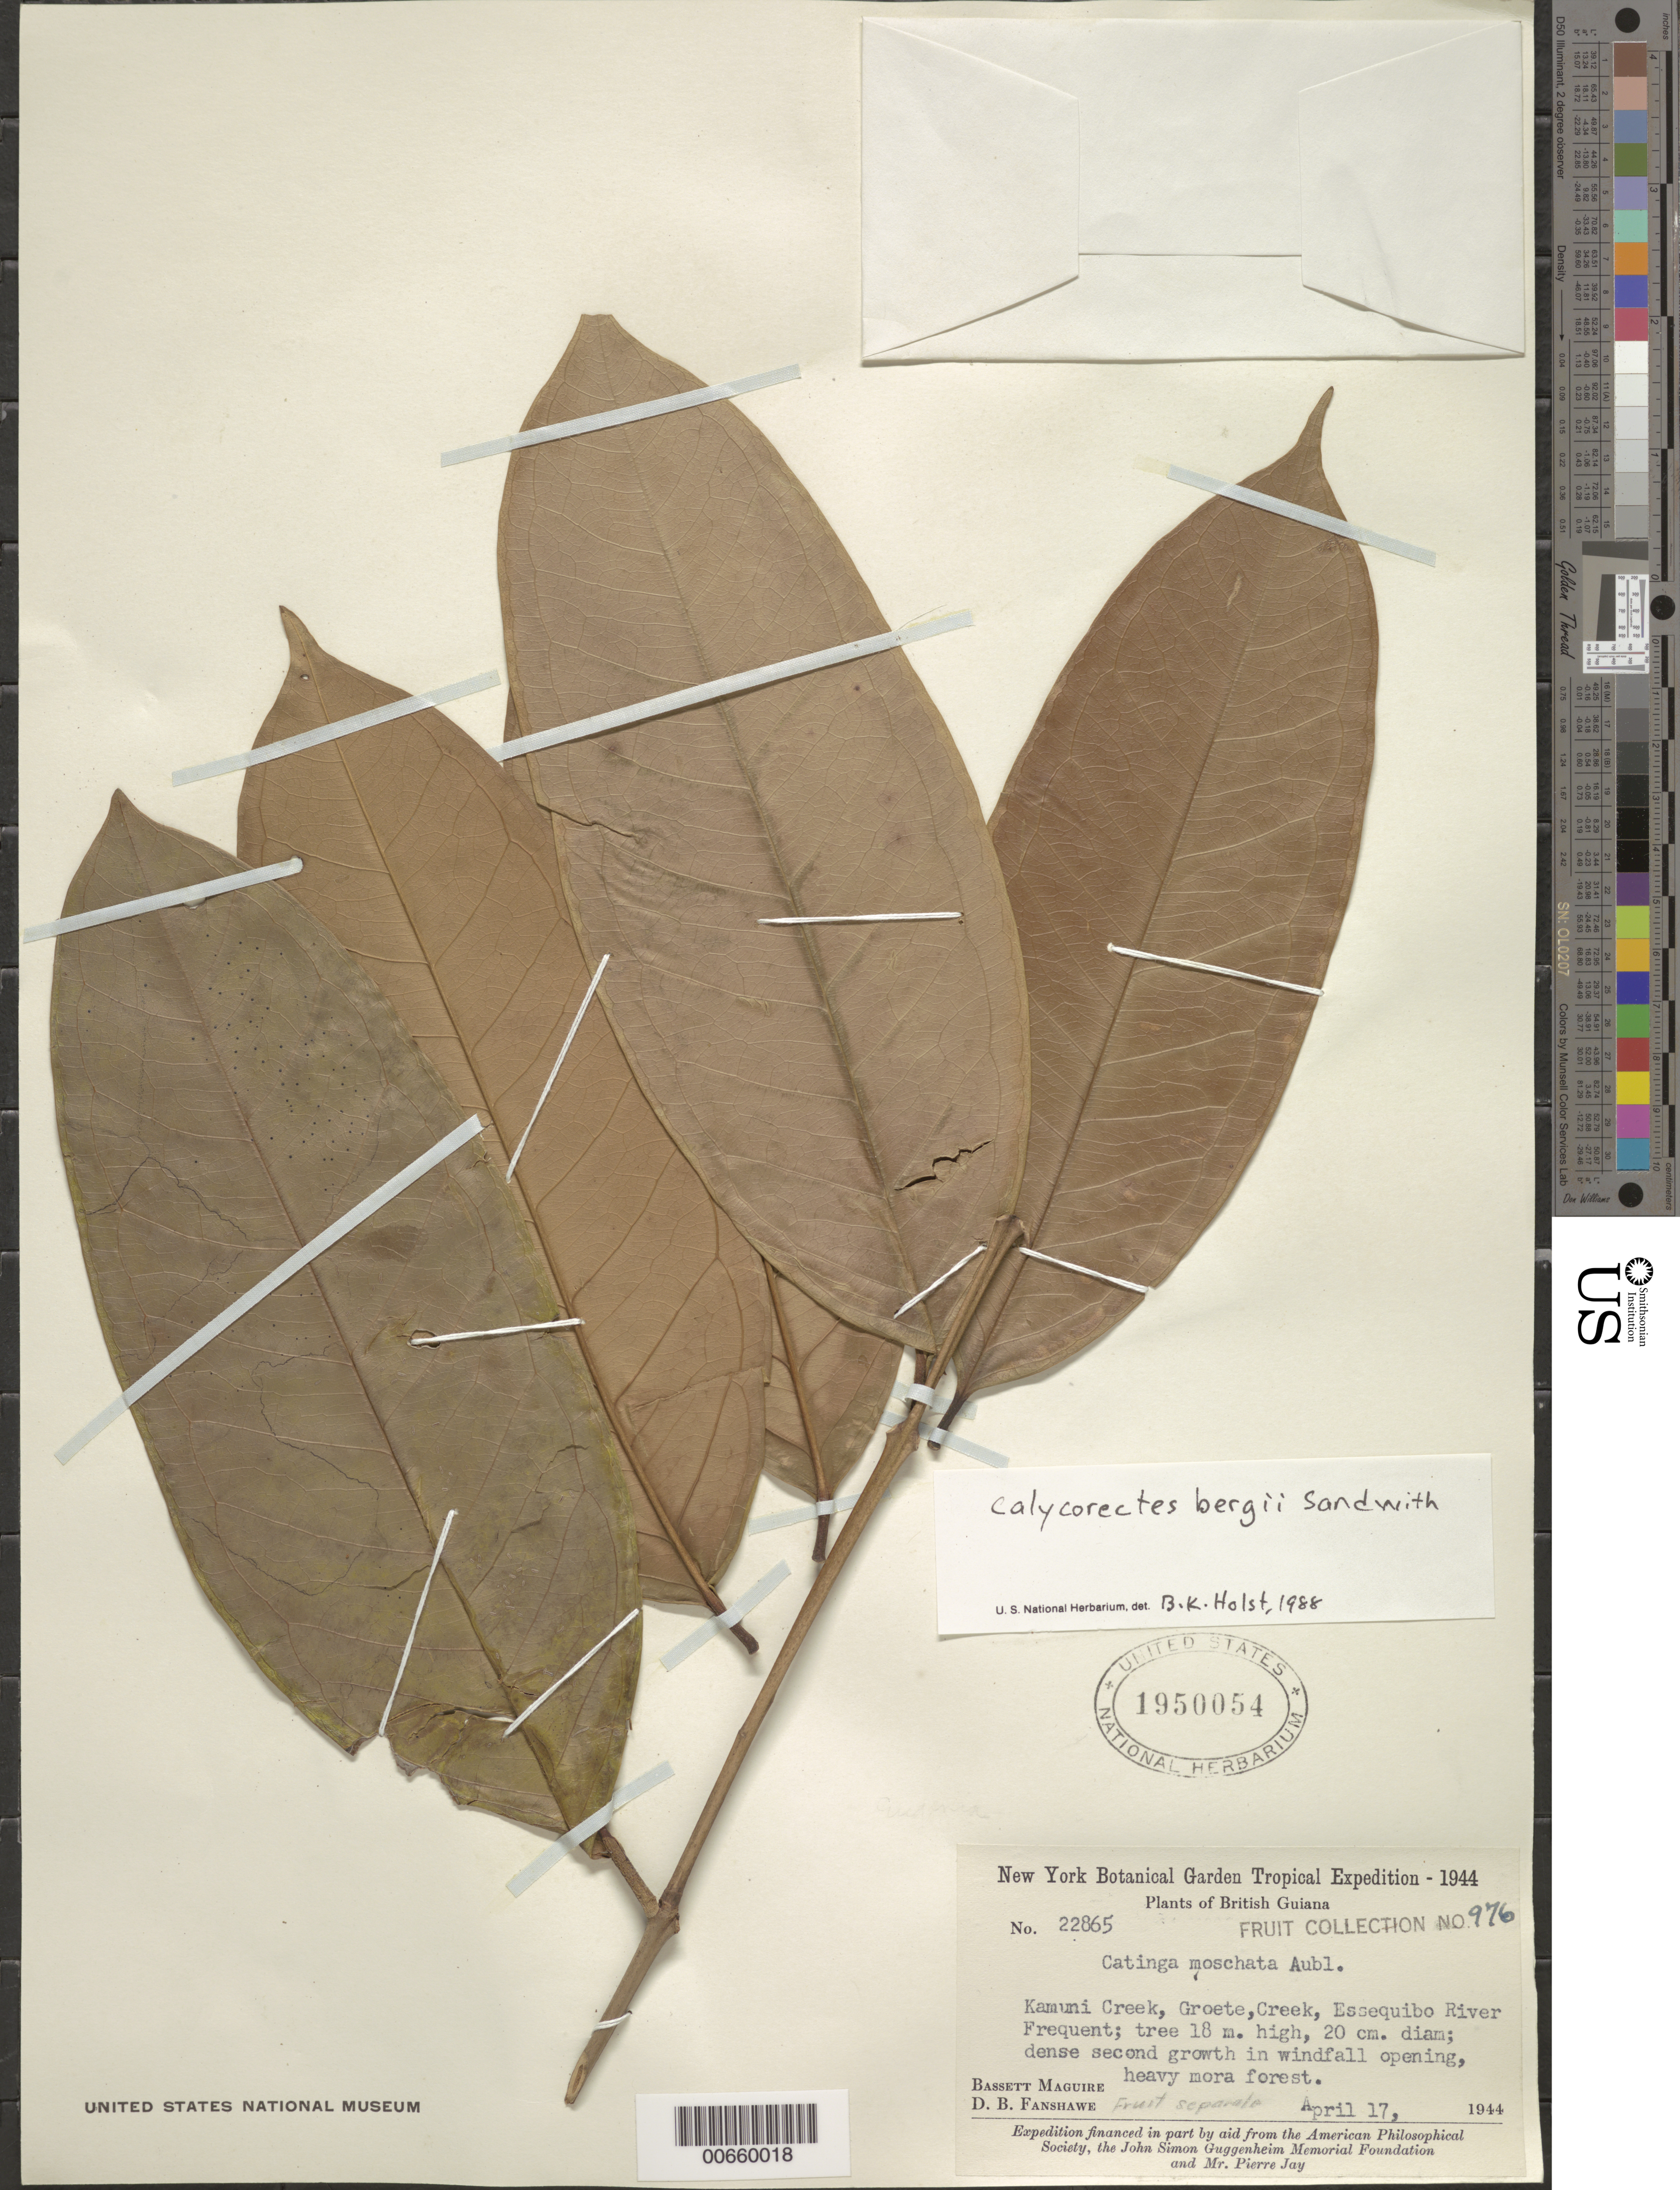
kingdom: Plantae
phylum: Tracheophyta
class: Magnoliopsida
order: Myrtales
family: Myrtaceae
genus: Eugenia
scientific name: Eugenia neolatifolia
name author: Sobral & M.A.D. Souza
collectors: B. Maguire & D. B. Fanshawe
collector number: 22865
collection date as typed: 17-Apr-44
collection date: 1944-04-17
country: Guyana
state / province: Essequibo Isl-W. Demerara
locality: Kamuni Creek, Groete Creek, Essequibo River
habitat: Dense second growth in windfall opening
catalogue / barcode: US 1950054